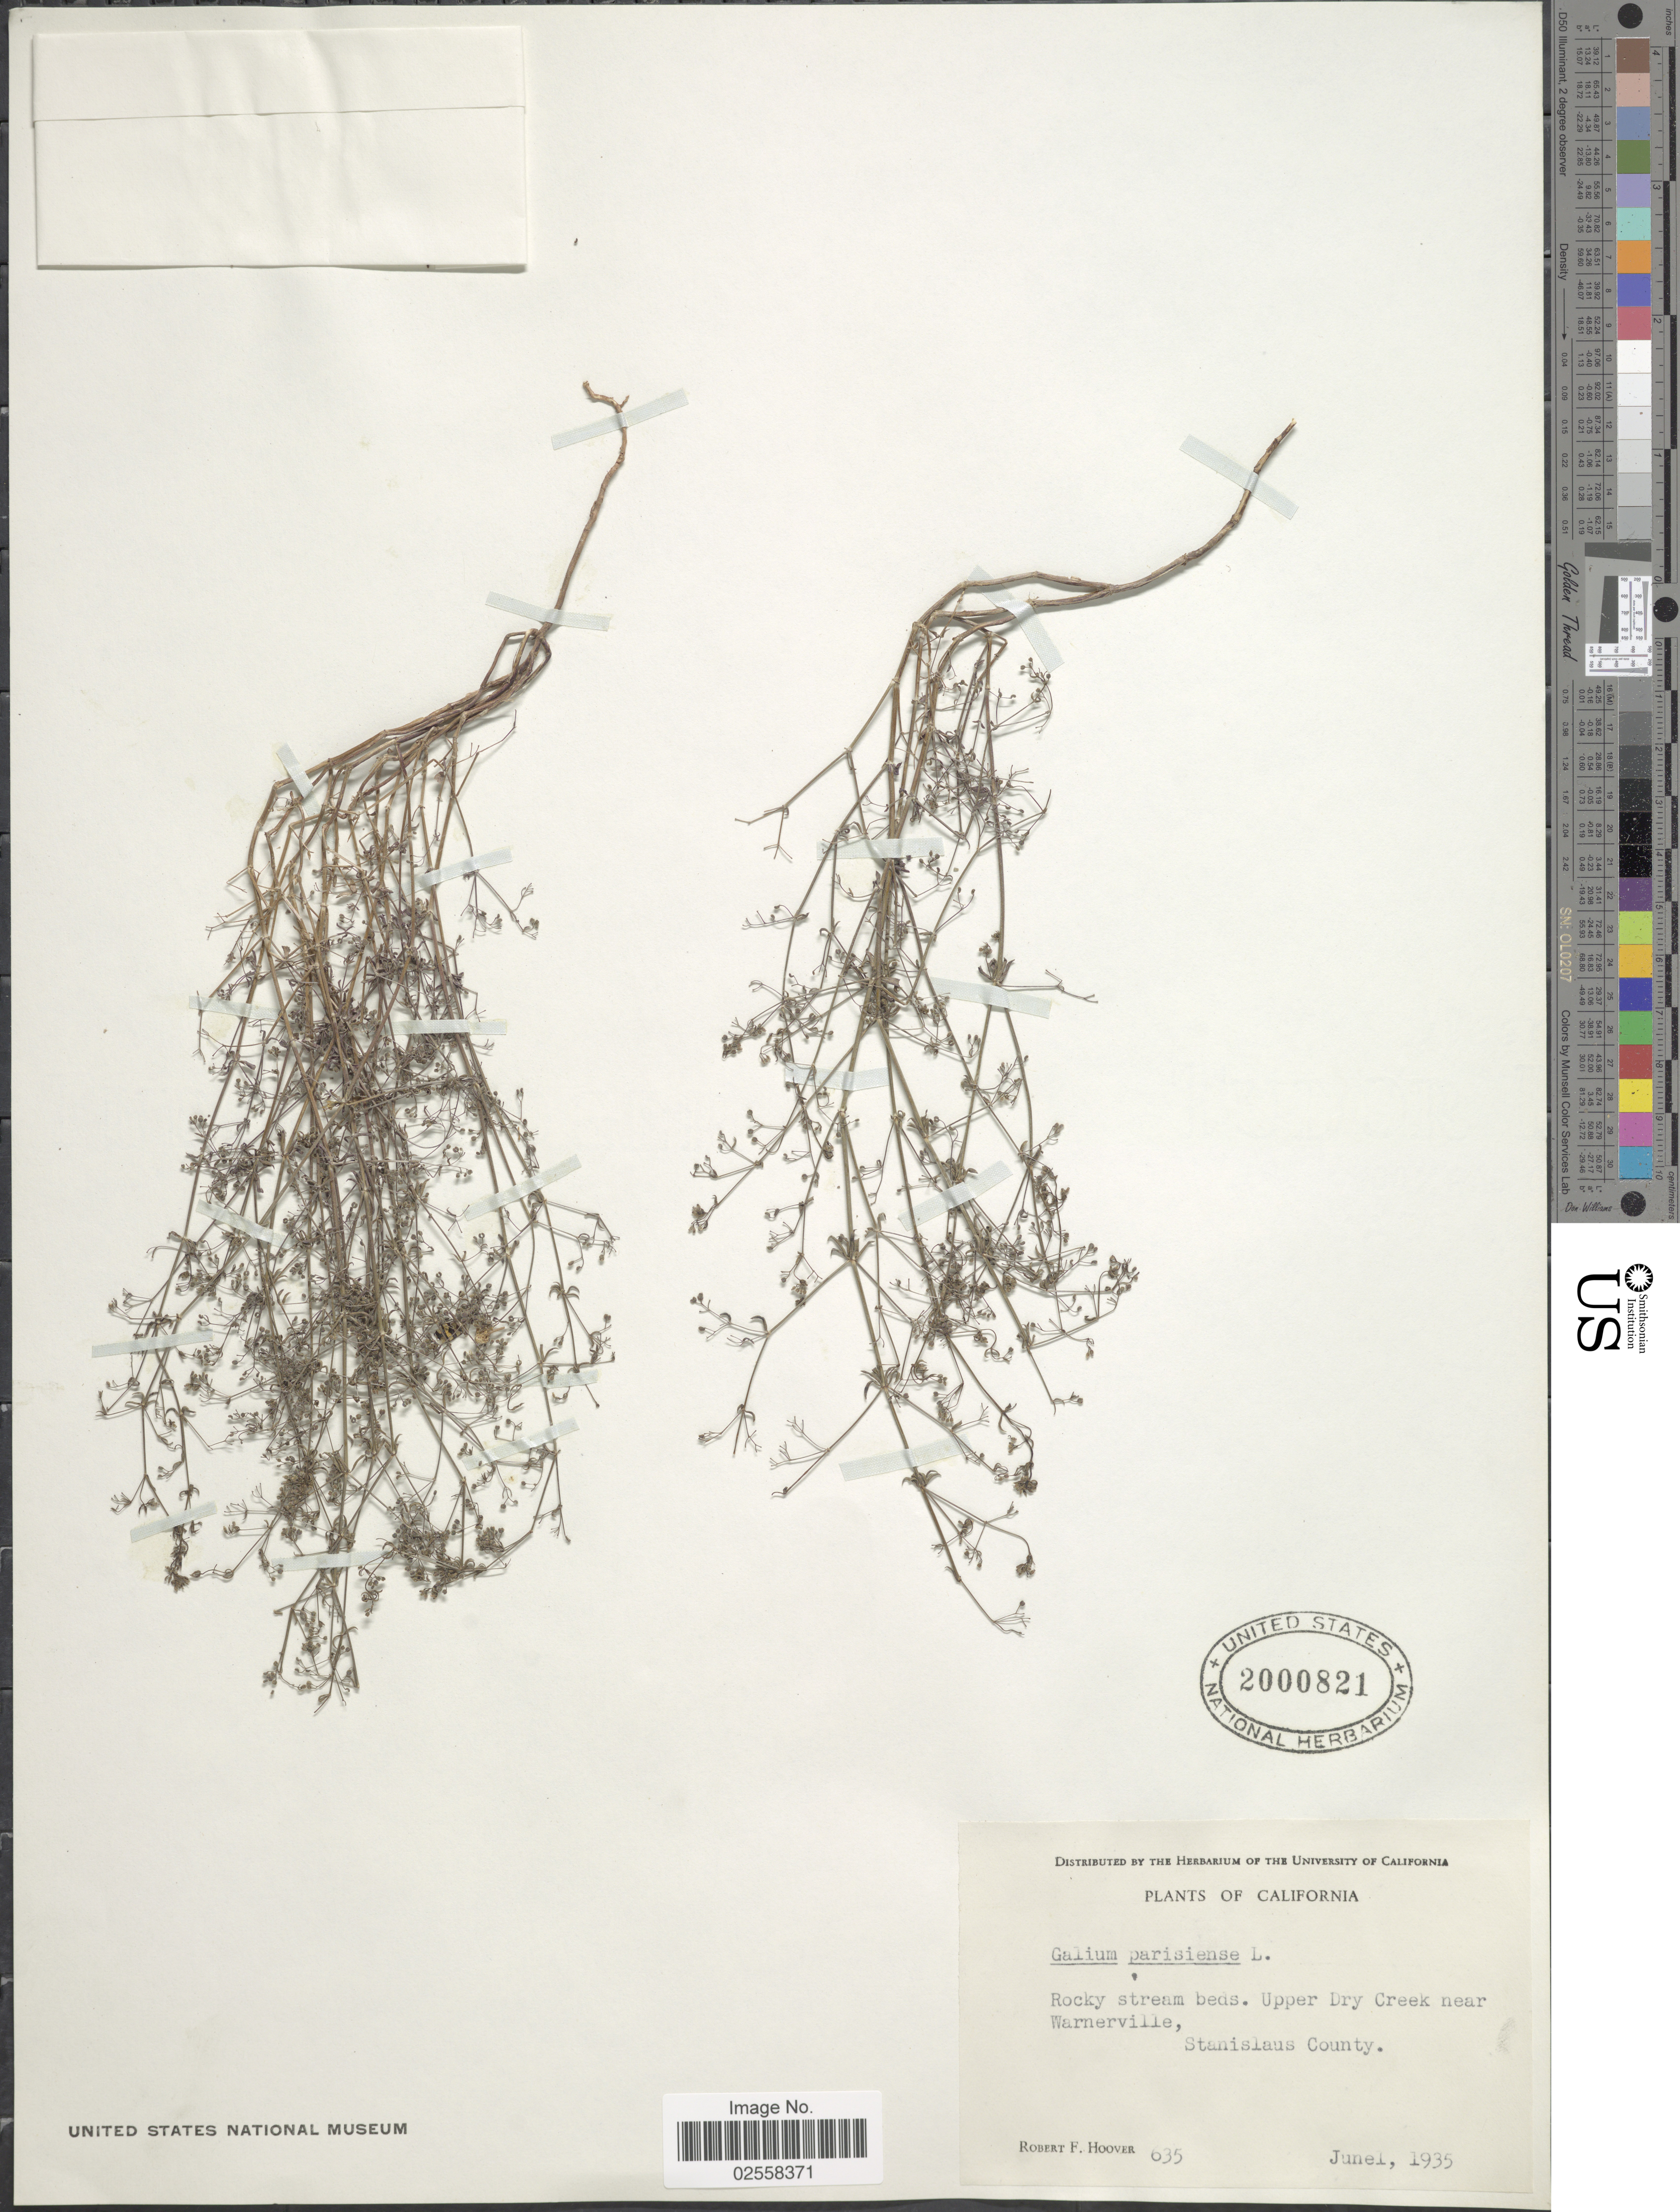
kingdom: Plantae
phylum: Tracheophyta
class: Magnoliopsida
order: Gentianales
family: Rubiaceae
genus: Galium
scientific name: Galium parisiense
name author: L.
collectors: R. F. Hoover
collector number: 635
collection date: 1935-06-01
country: United States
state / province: California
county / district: Stanislaus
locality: Upper Dry Creek near Warnerville, Stanislaus County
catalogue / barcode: US 2000821